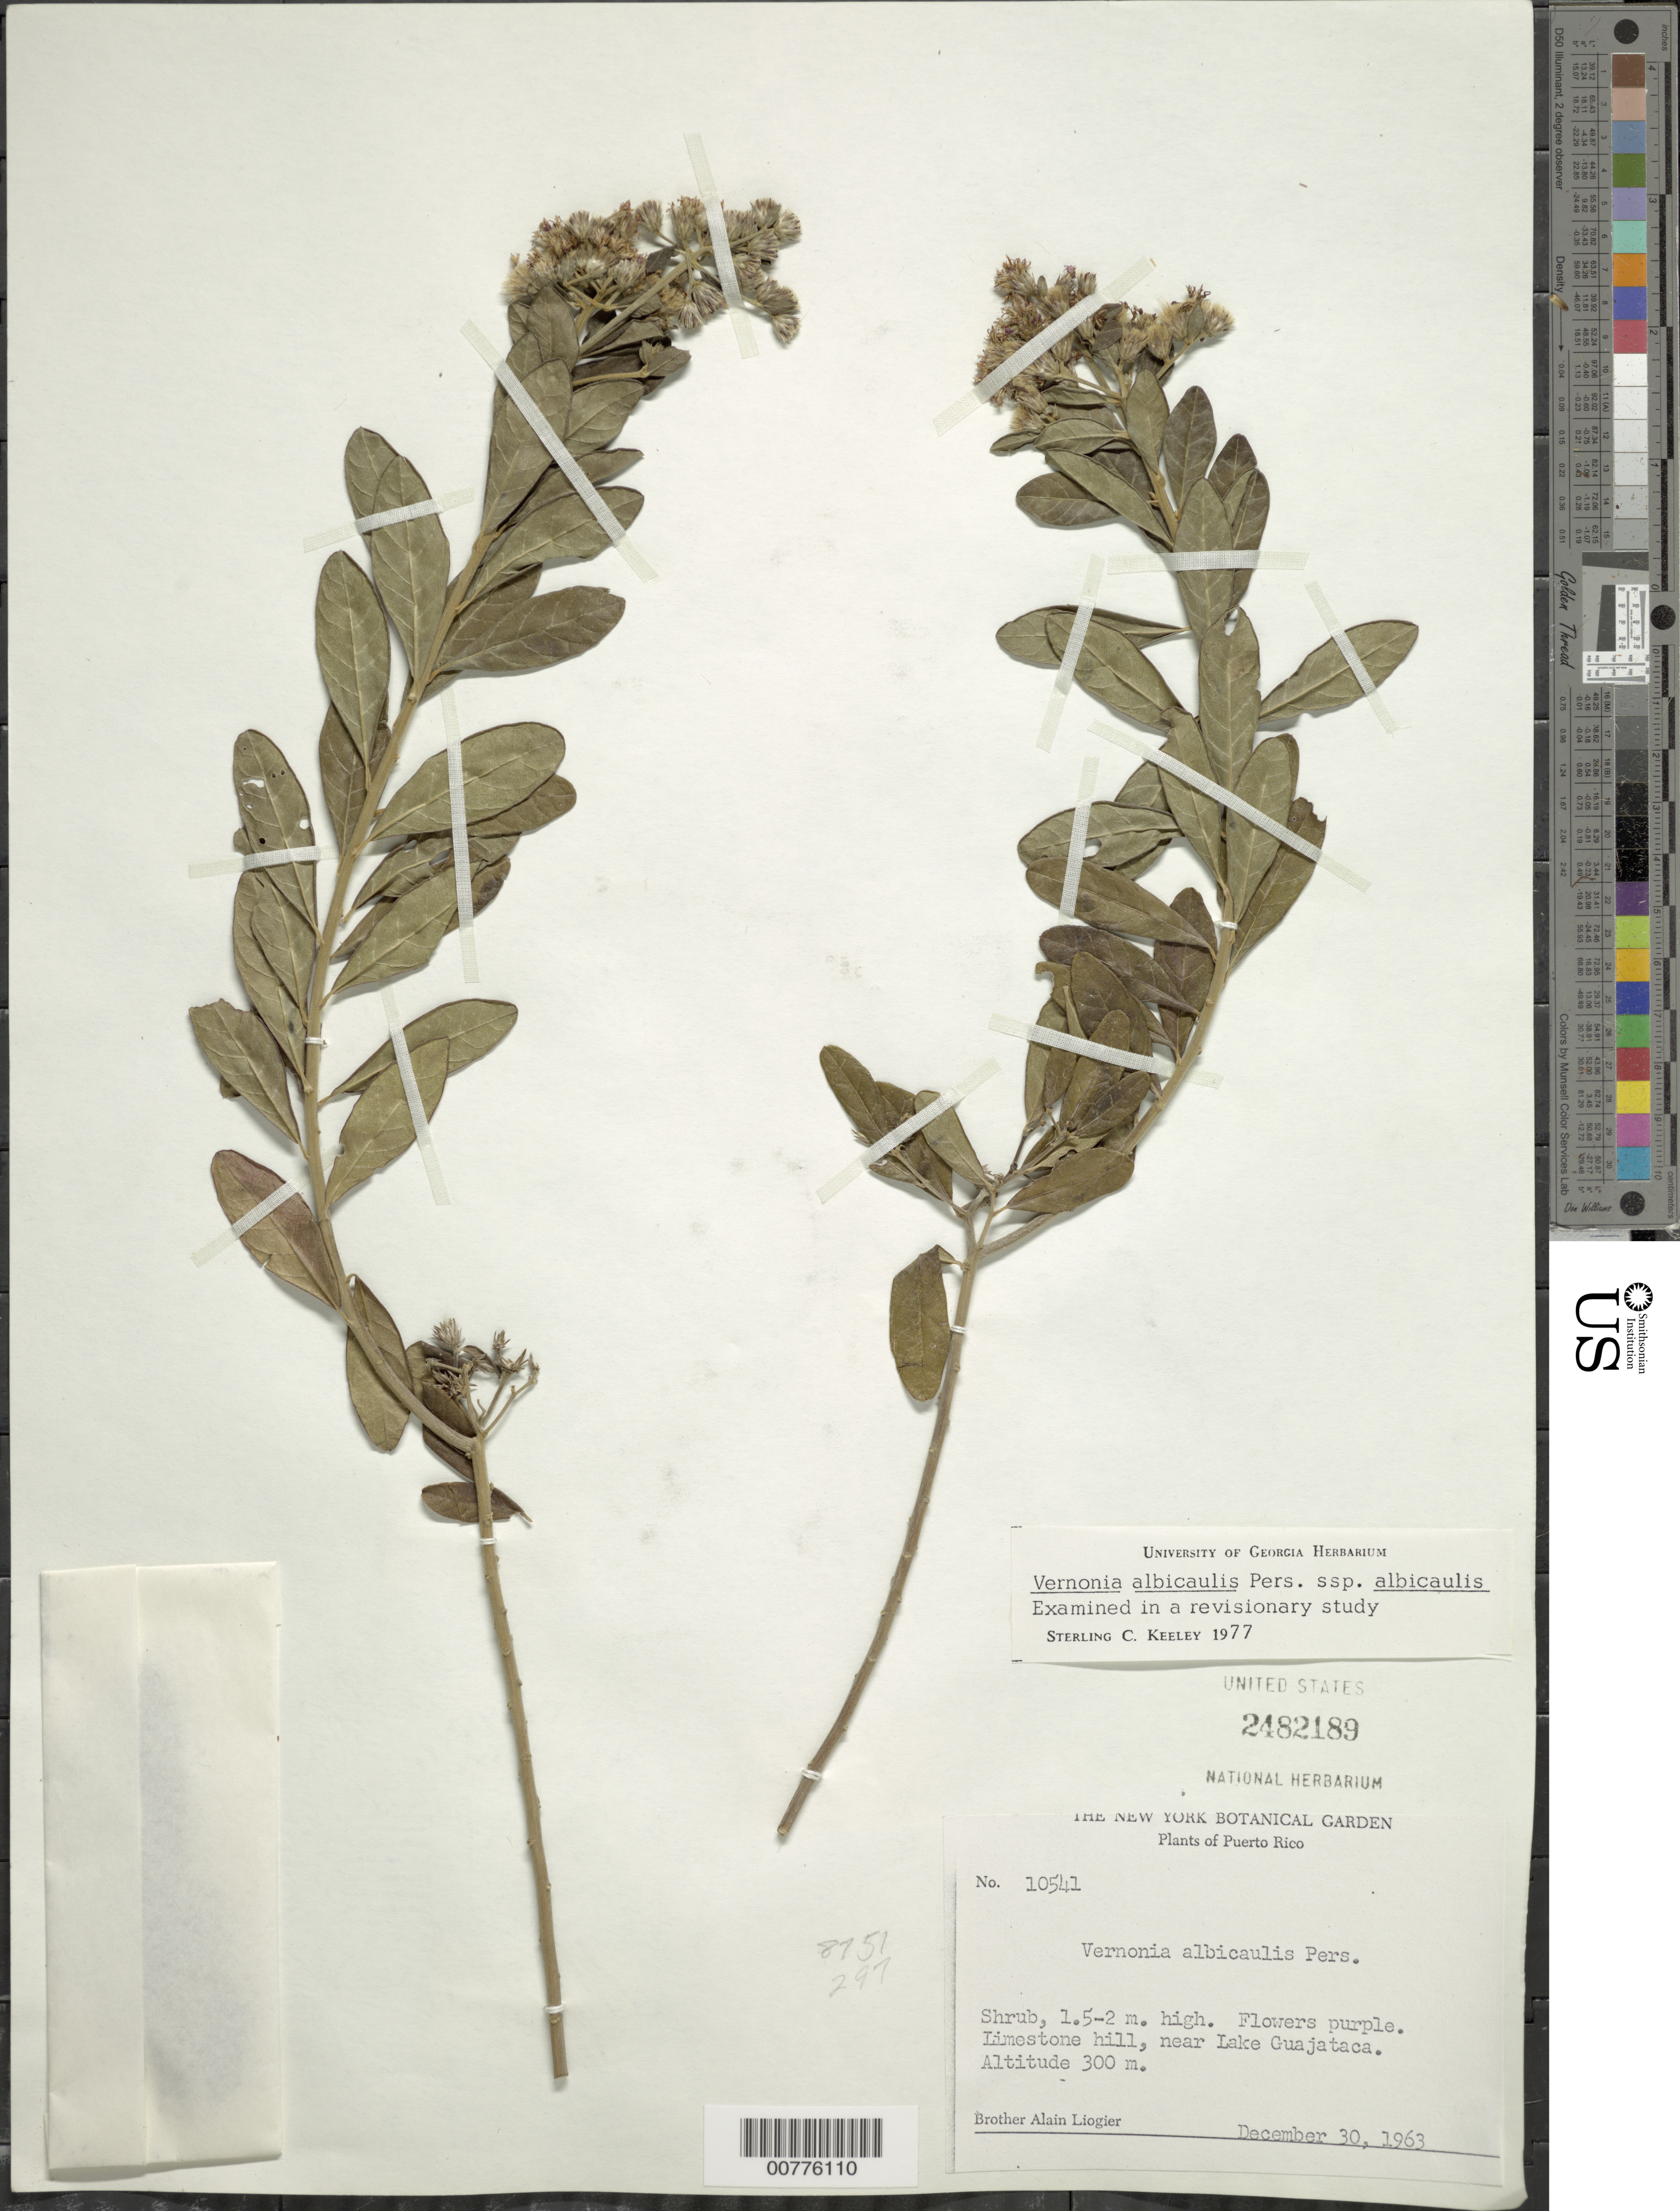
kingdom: Plantae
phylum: Tracheophyta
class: Magnoliopsida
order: Asterales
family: Asteraceae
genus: Lepidaploa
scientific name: Lepidaploa glabra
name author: (Willd.) H. Rob.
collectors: A. H. Liogier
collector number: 10541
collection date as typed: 30 Dec 1963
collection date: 1963-12-30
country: Puerto Rico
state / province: Quebradillas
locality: Limestone hill, near Guajataca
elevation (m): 300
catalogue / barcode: US 2482189